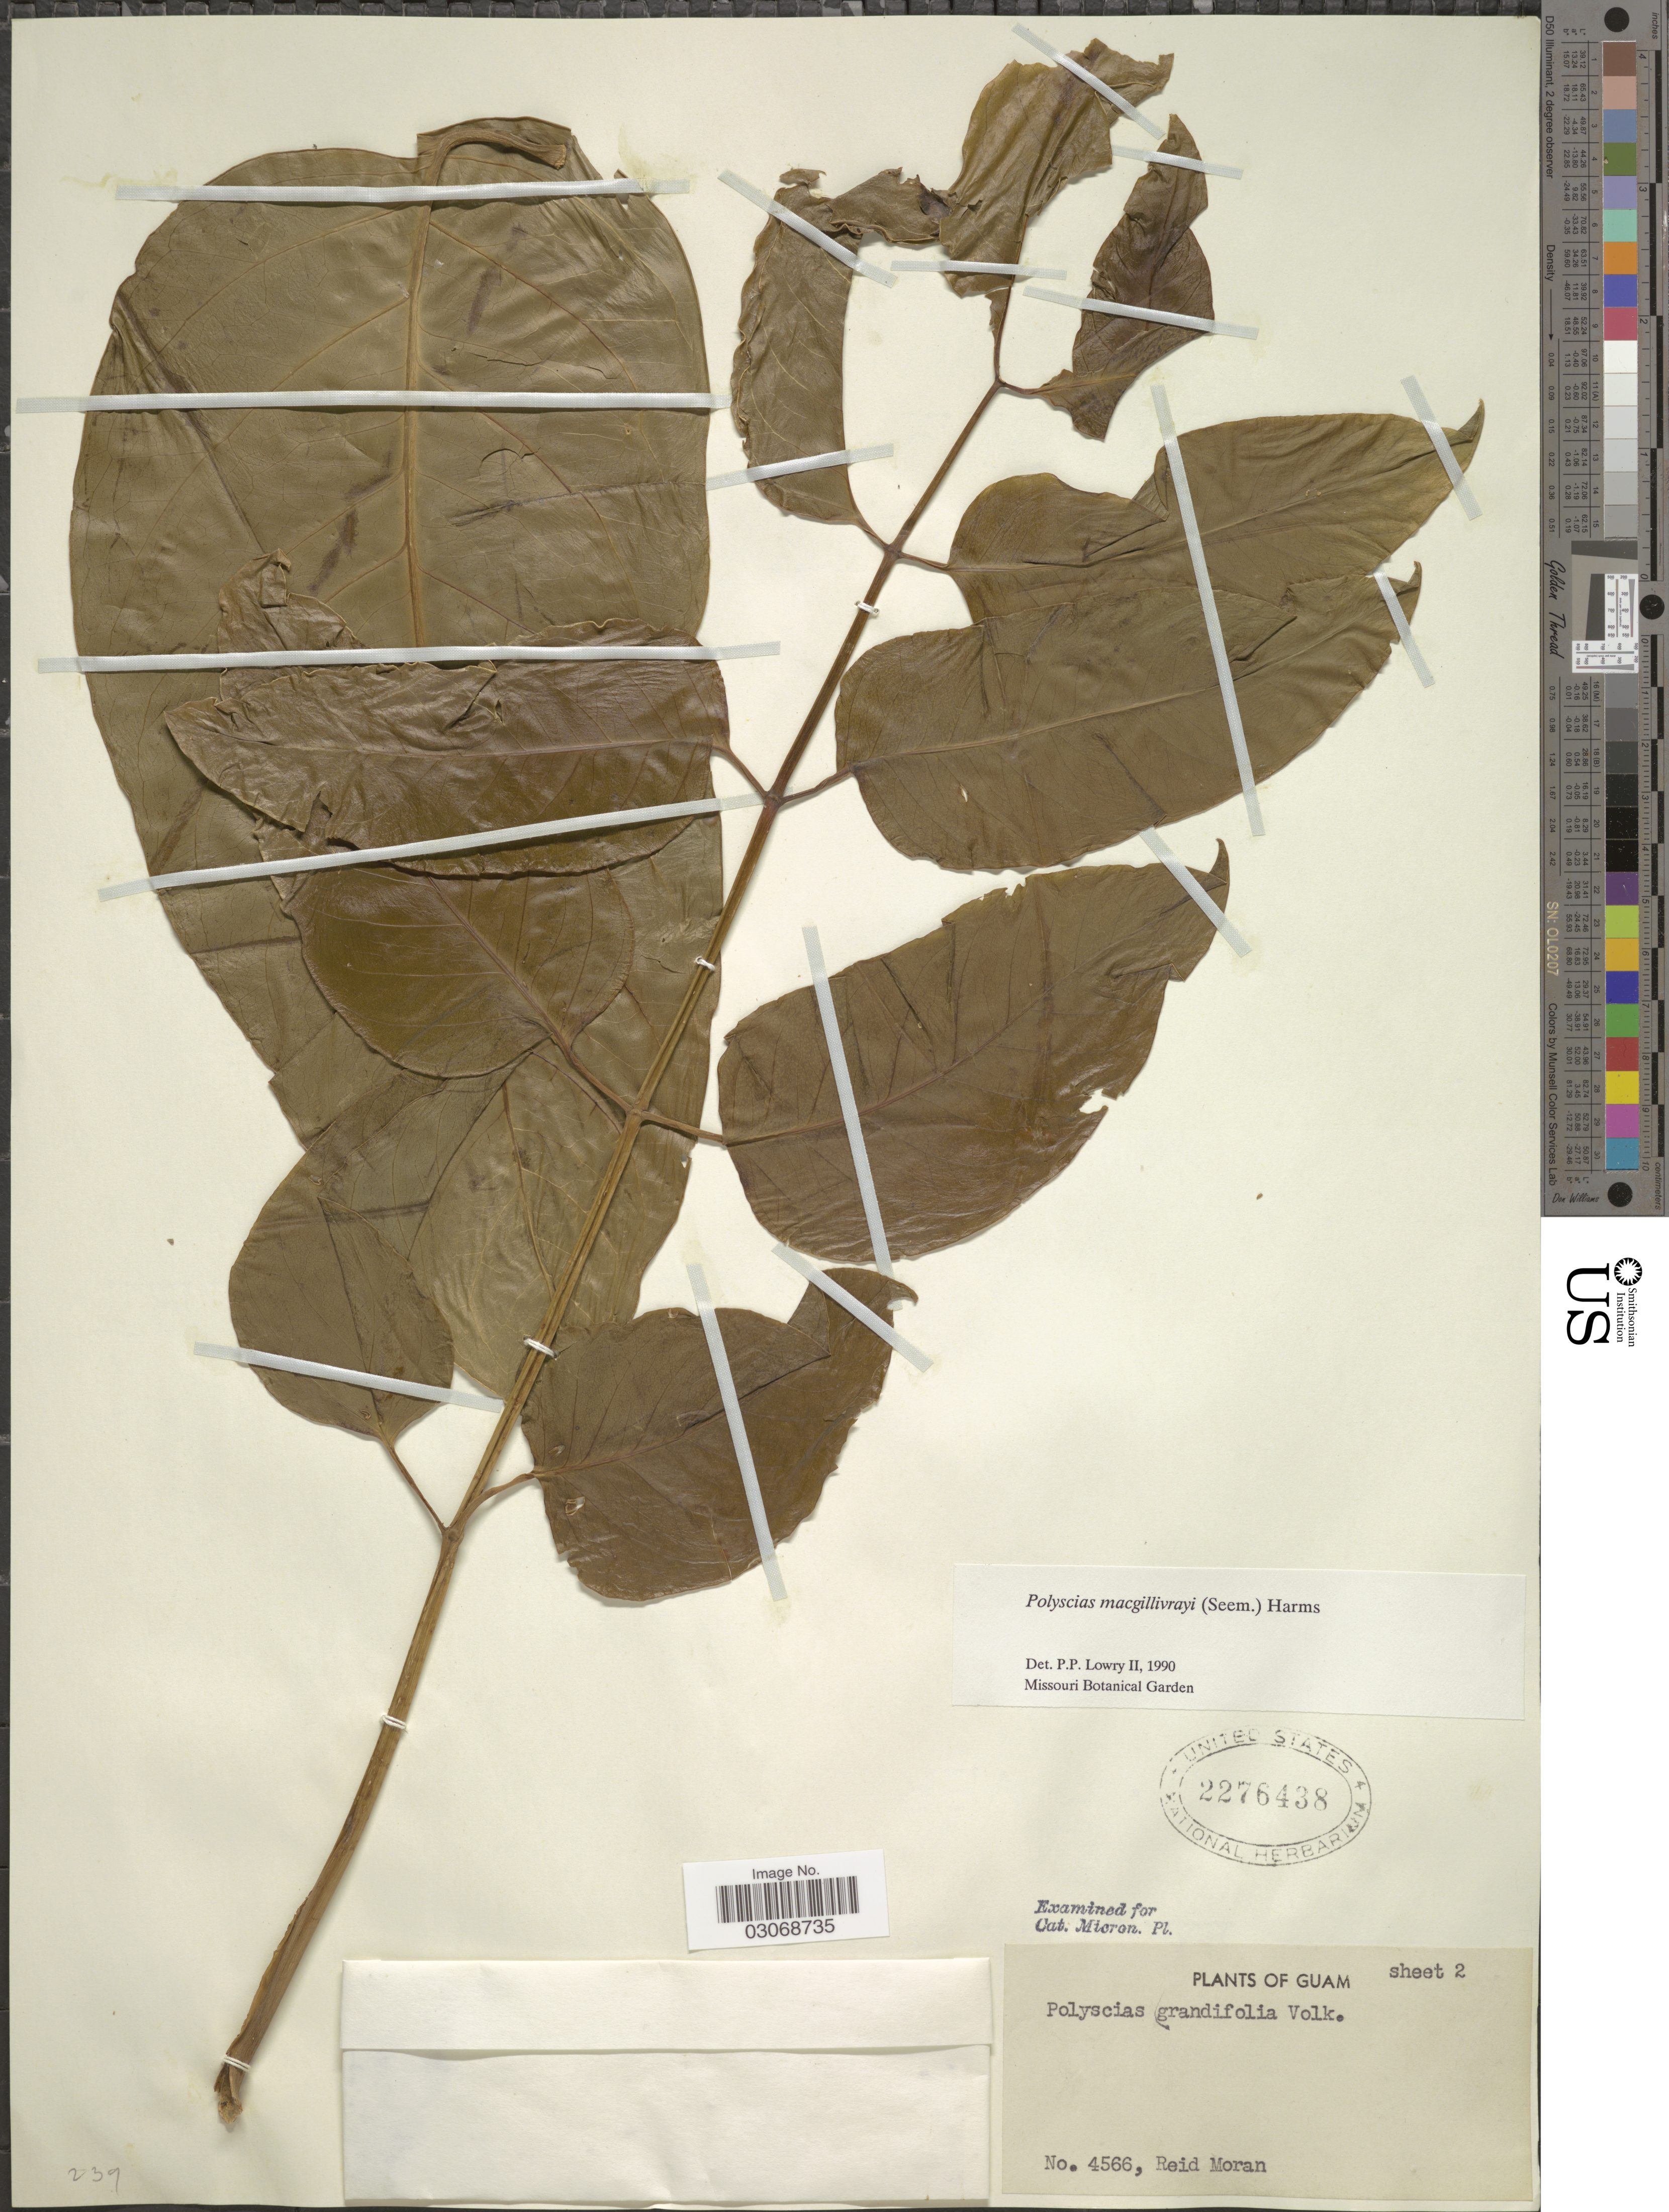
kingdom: Plantae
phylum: Tracheophyta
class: Magnoliopsida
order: Apiales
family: Araliaceae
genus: Polyscias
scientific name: Polyscias macgillivrayi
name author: Harms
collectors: R. Moran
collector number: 4566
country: Guam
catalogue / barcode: US 2276438